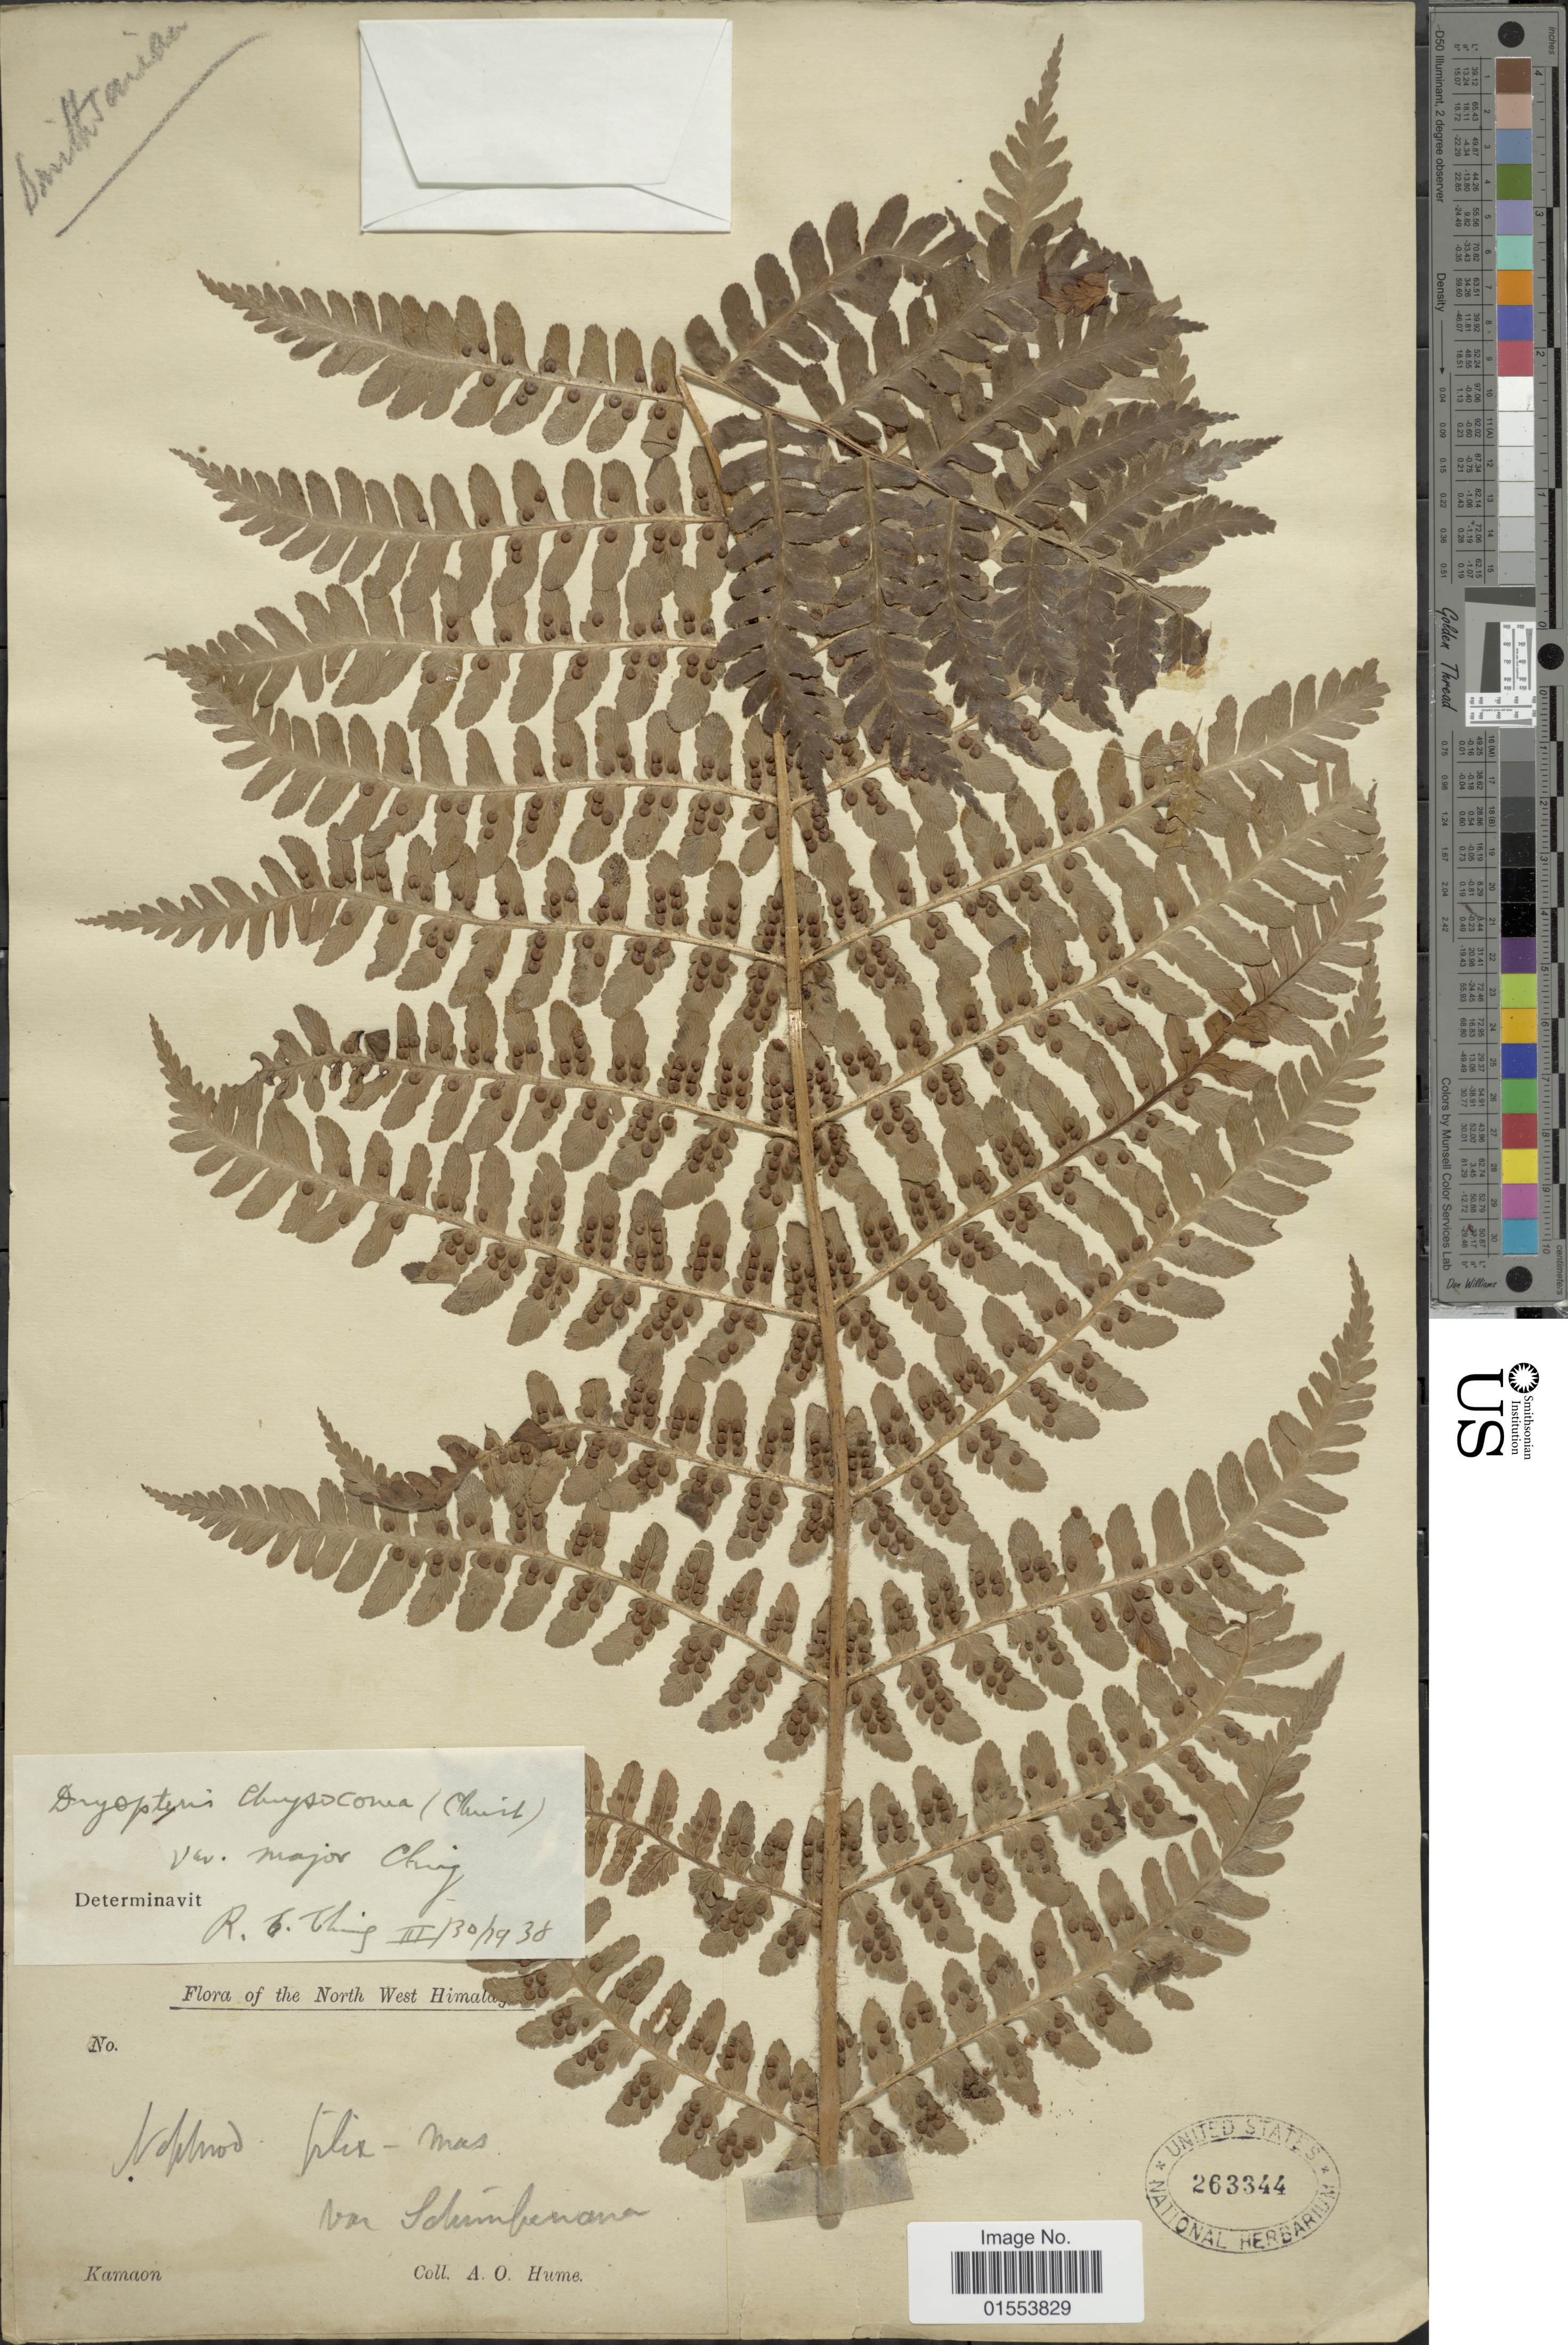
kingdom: Plantae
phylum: Tracheophyta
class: Polypodiopsida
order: Polypodiales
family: Dryopteridaceae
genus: Dryopteris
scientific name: Dryopteris chrysocoma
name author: (Christ) C. Chr.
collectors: A. Hume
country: India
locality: Kamaon, North west Himalaya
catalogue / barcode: US 263344